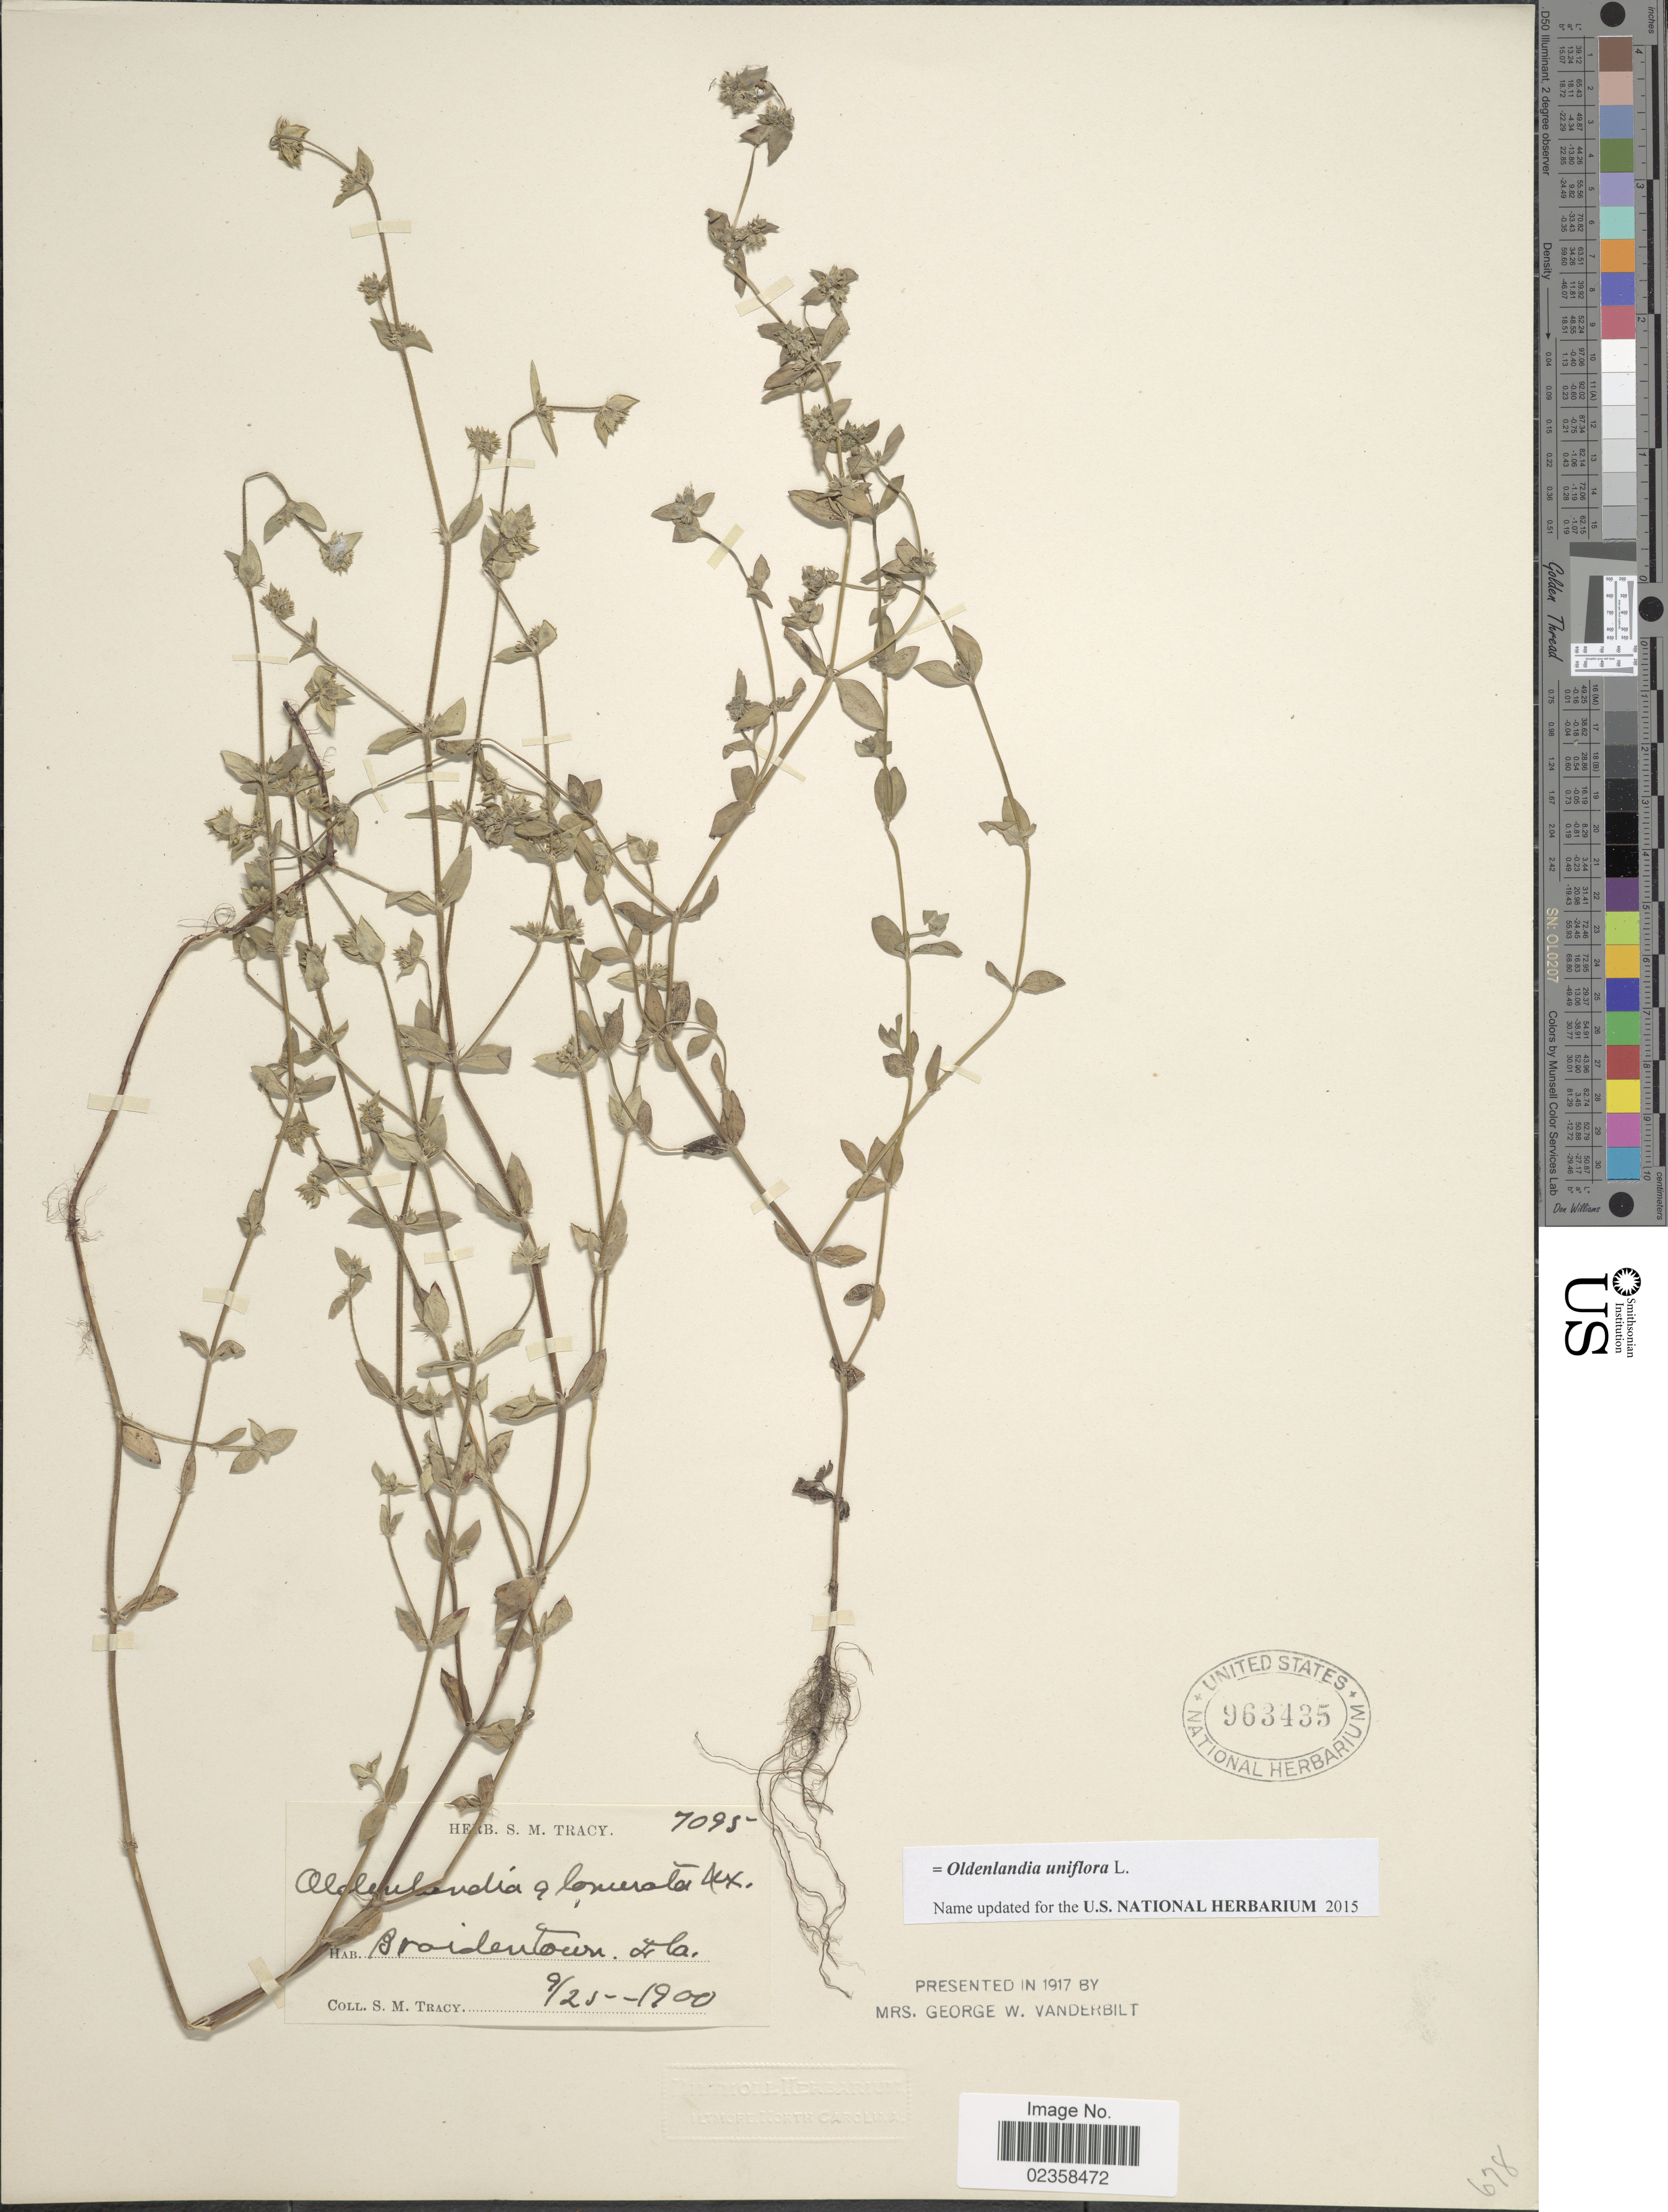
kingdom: Plantae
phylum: Tracheophyta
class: Magnoliopsida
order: Gentianales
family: Rubiaceae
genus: Oldenlandia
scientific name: Oldenlandia uniflora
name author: L.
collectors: S. M. Tracy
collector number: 7095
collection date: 1900-09-25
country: United States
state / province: Florida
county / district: Manatee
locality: Braidentown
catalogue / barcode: US 963435